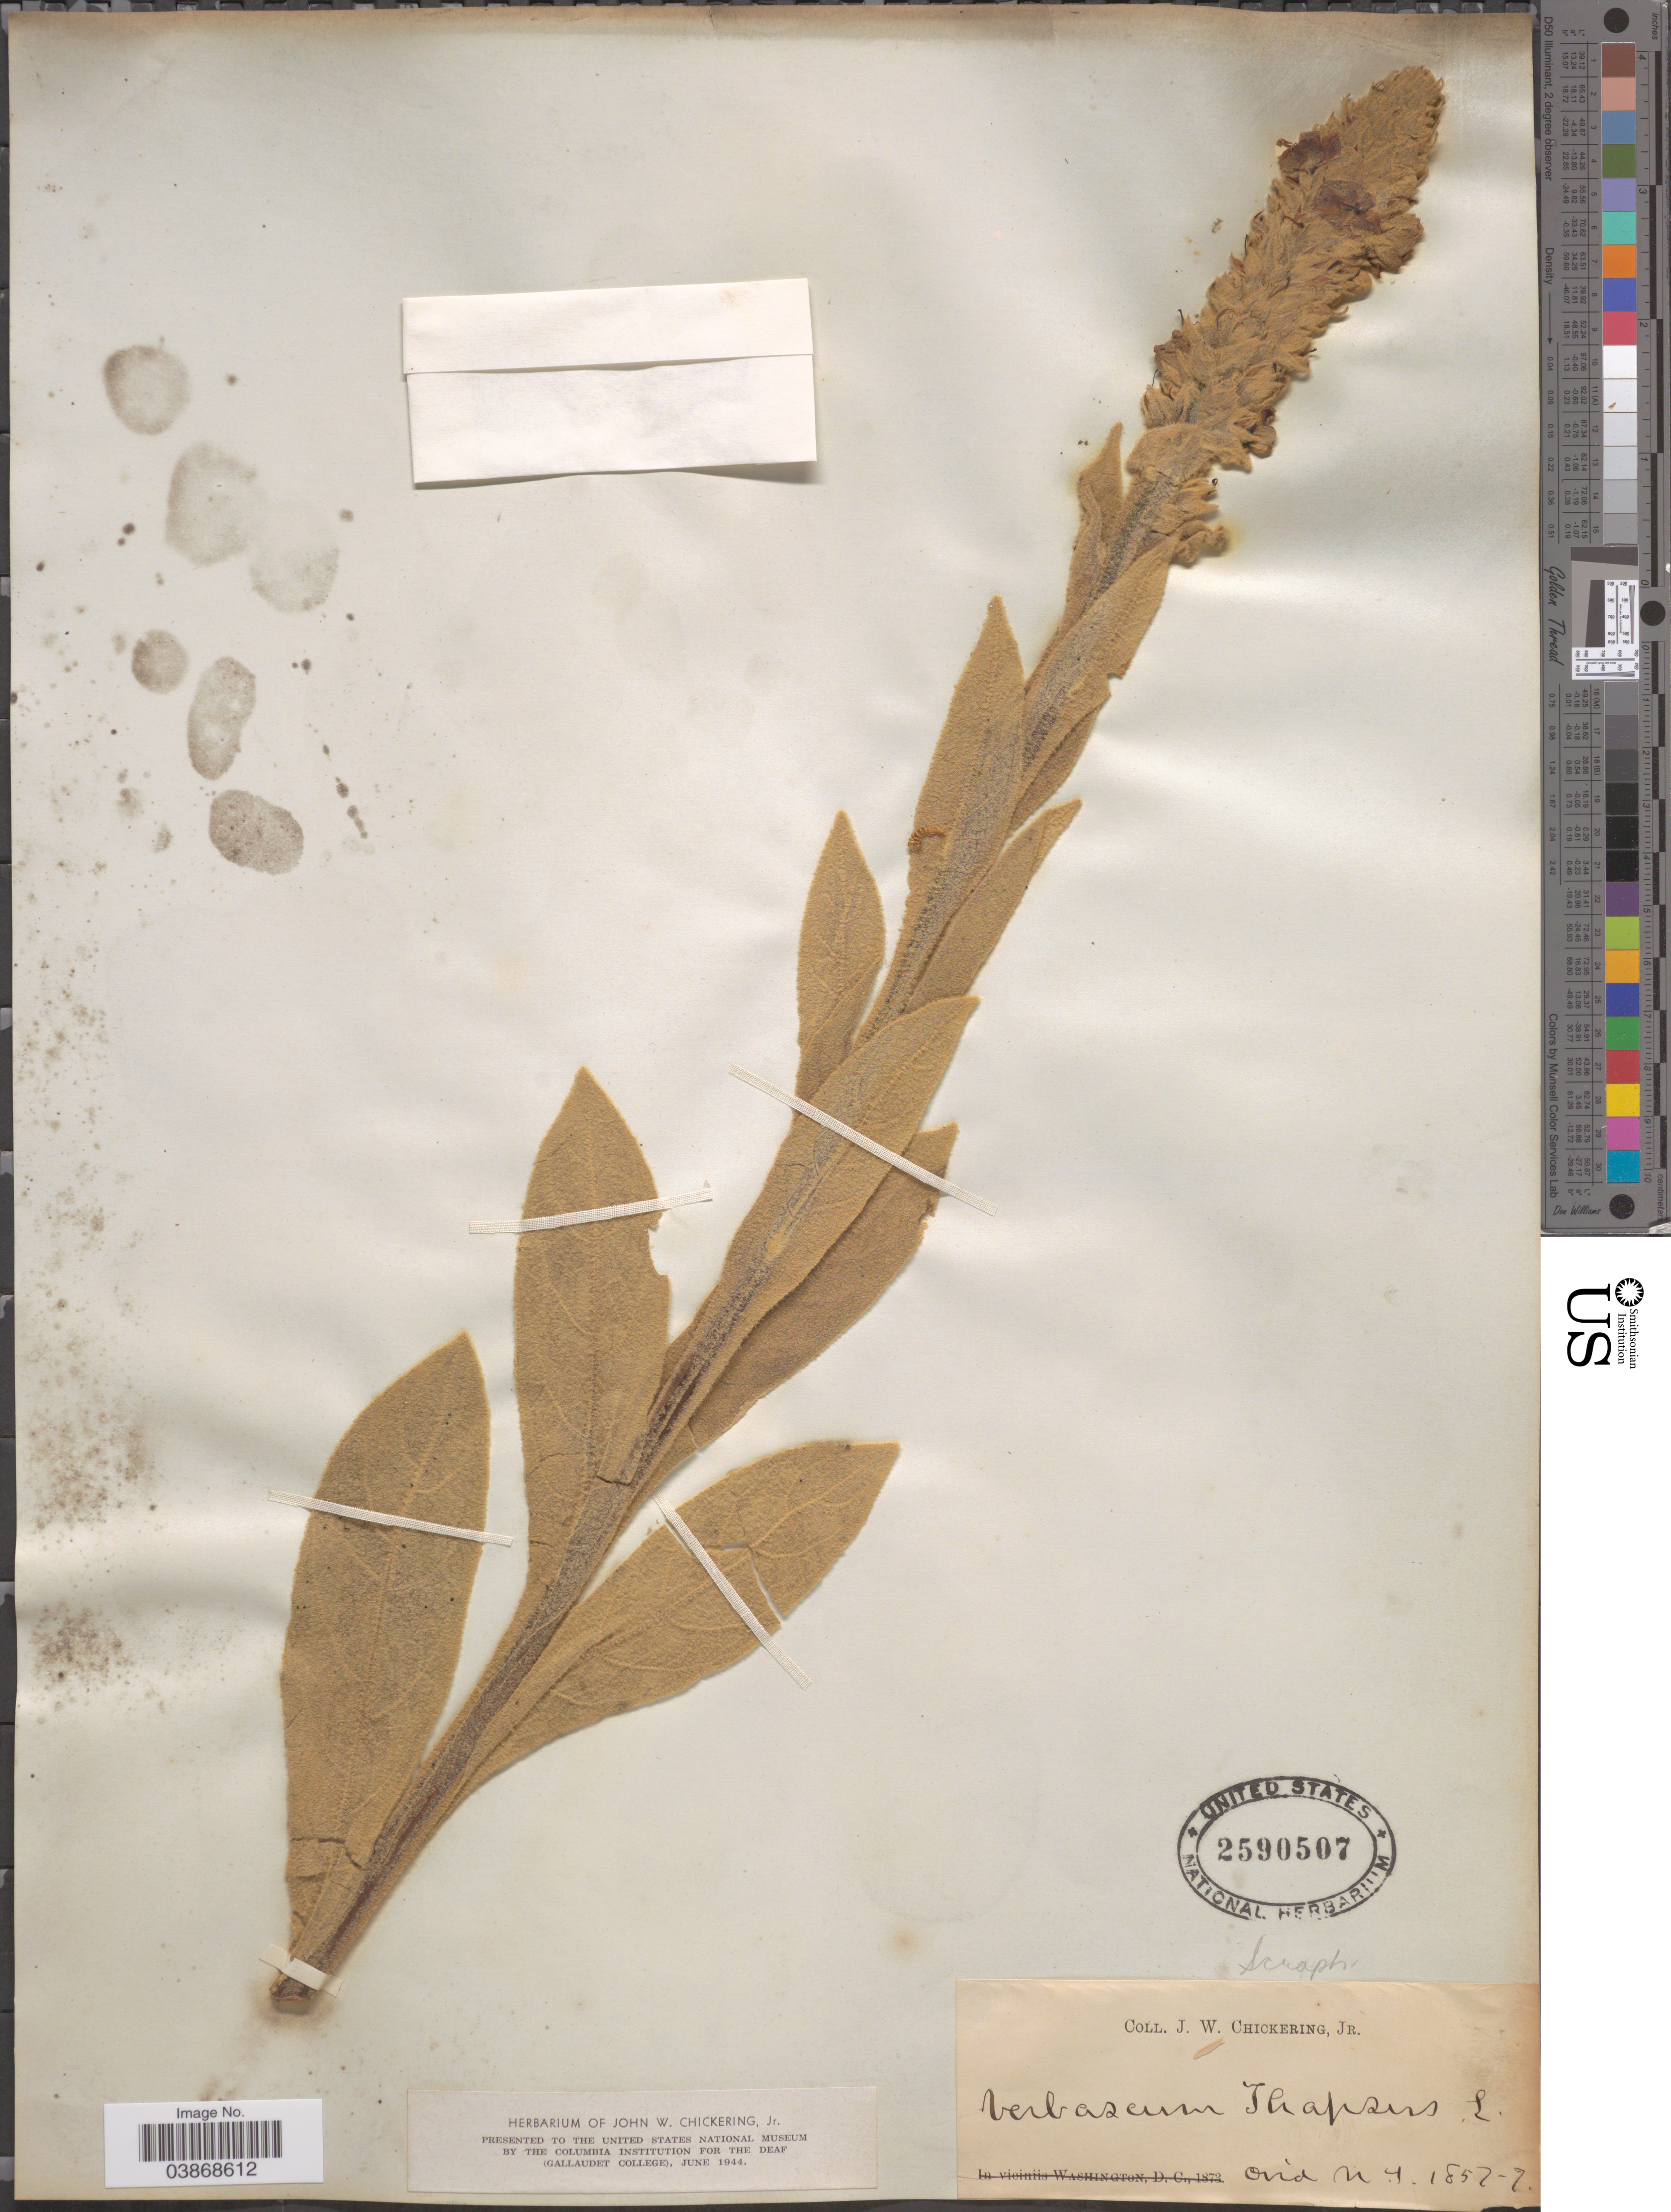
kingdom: Plantae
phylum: Tracheophyta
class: Magnoliopsida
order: Lamiales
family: Scrophulariaceae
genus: Verbascum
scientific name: Verbascum thapsus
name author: L.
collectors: J. W. Chickering Jr.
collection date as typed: t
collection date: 1857-07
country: United States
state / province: New York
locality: Ovid.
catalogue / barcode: US 2590507